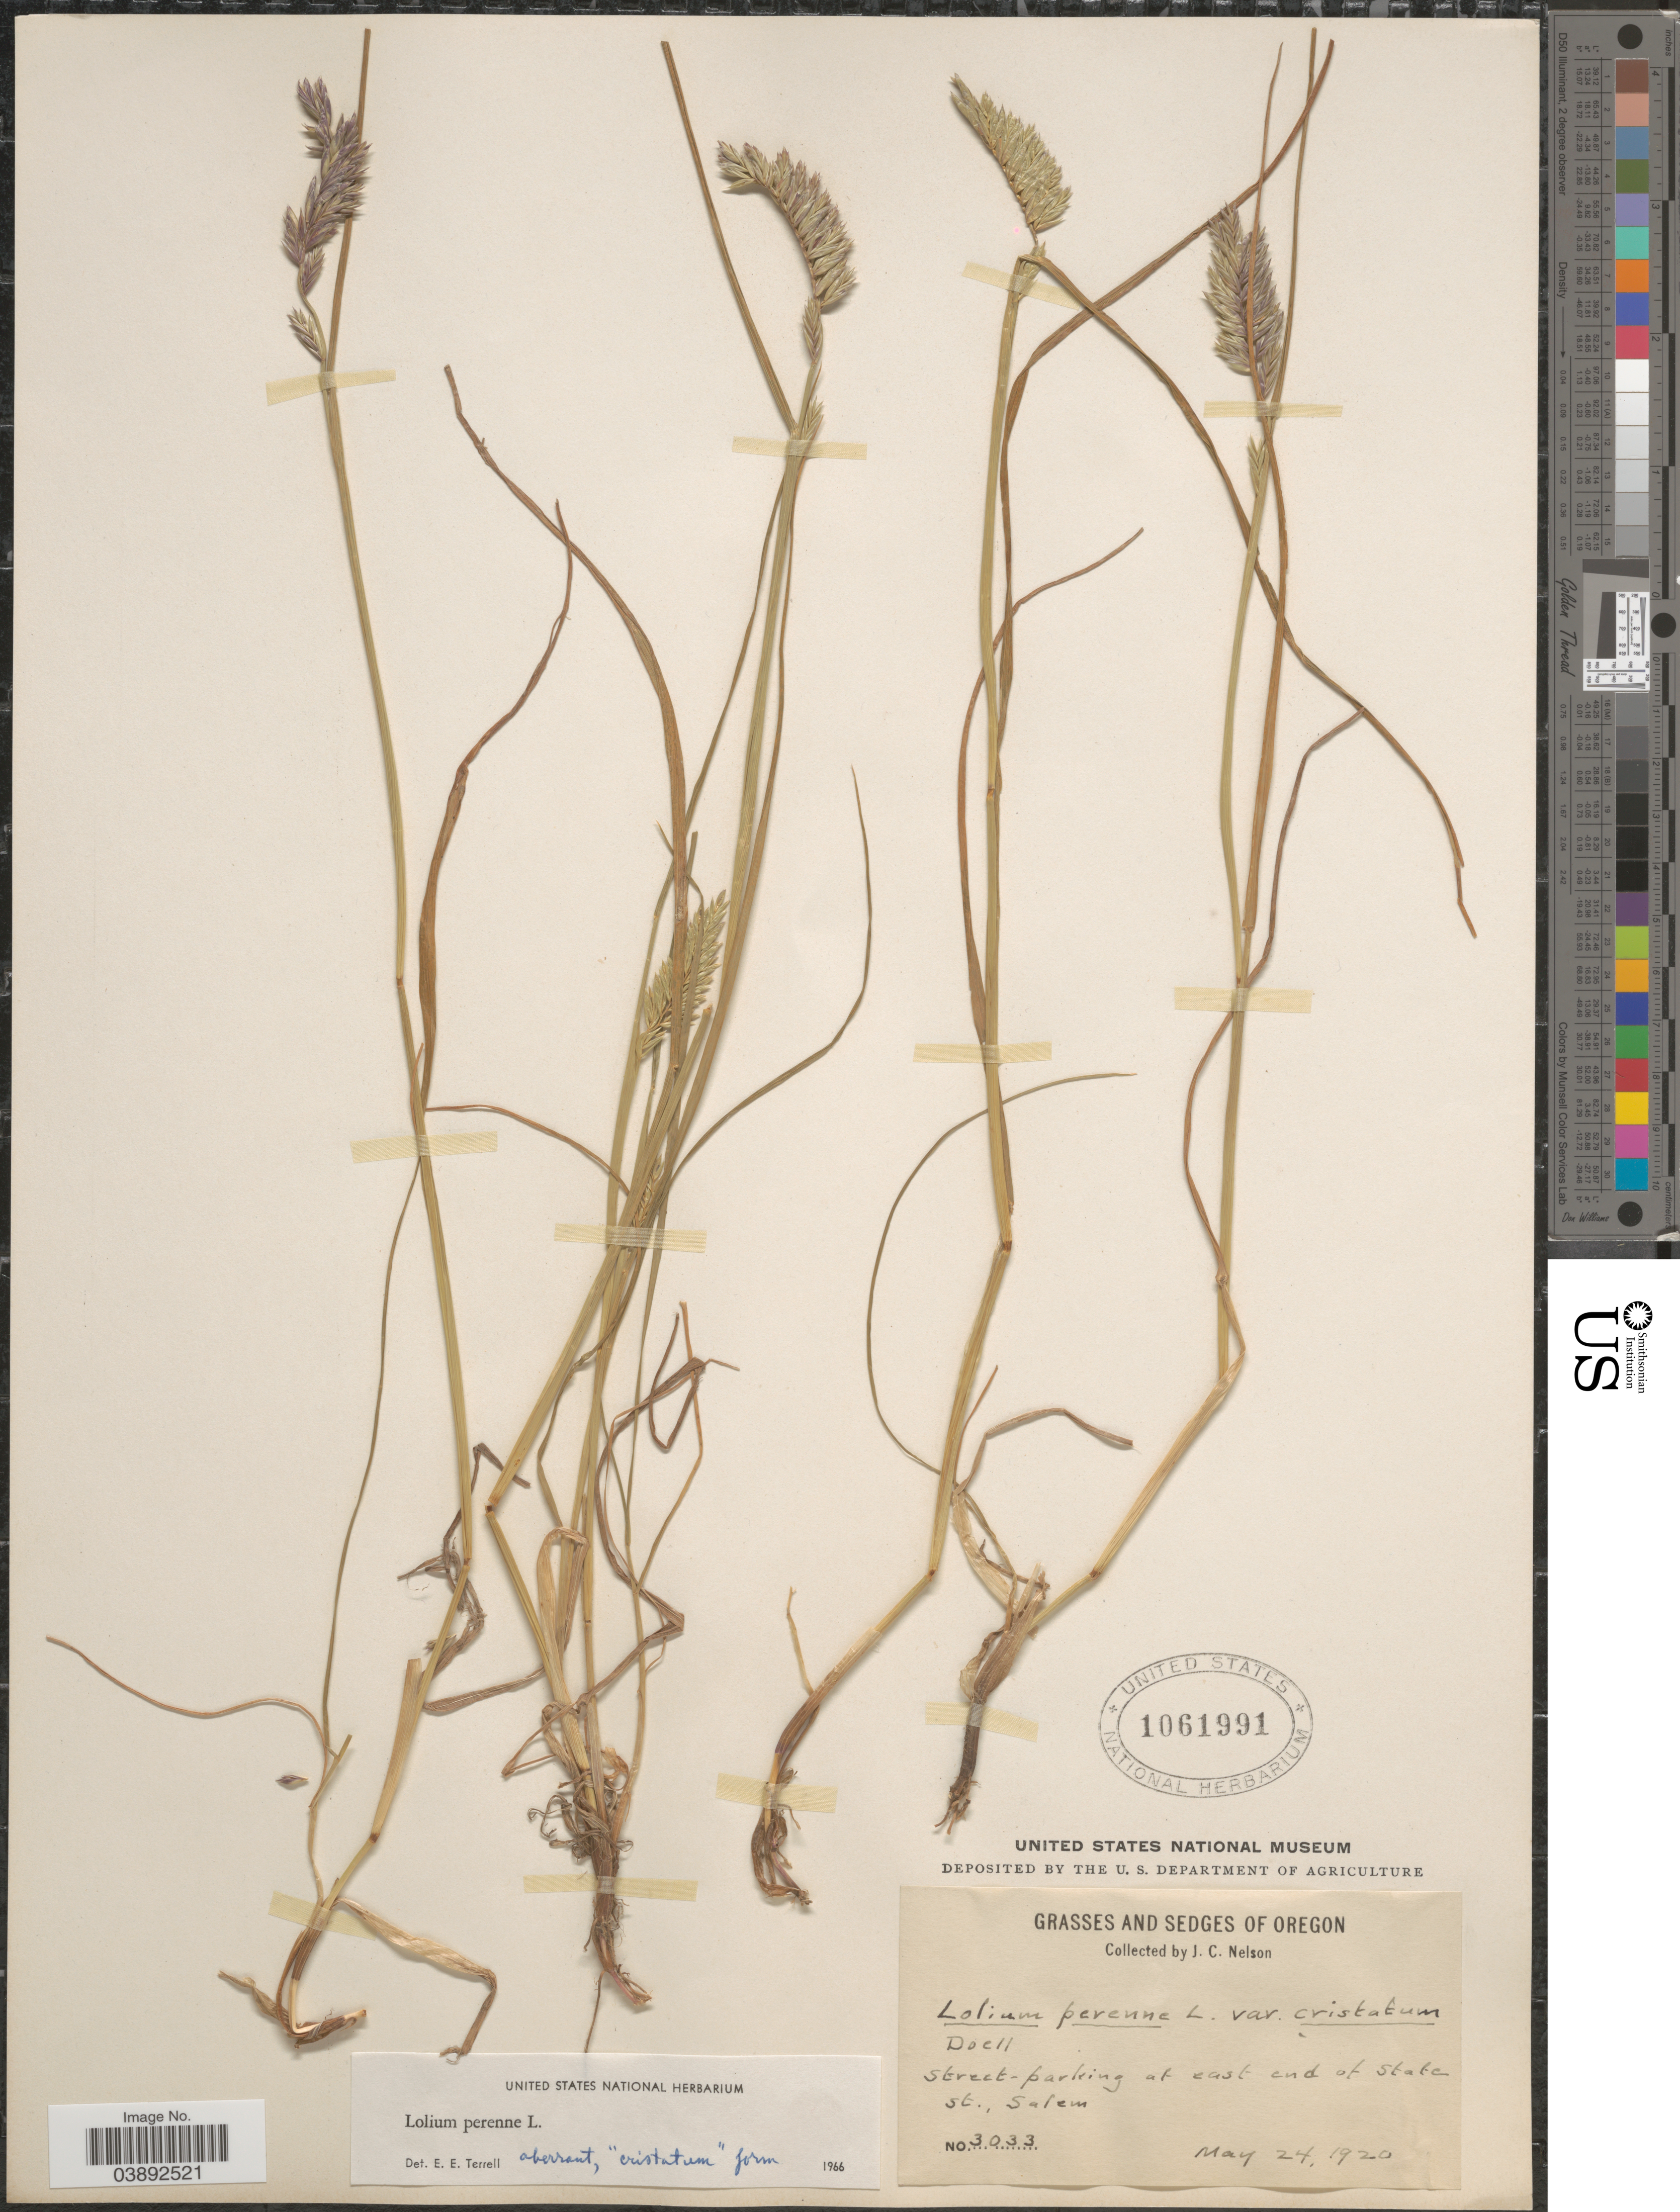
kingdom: Plantae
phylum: Tracheophyta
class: Liliopsida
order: Poales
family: Poaceae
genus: Lolium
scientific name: Lolium perenne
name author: L.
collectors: J. C. Nelson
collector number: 3033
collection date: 1920-05-24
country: United States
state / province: Oregon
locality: Street-parking at east end of State St., Salem.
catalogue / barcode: US 1061991